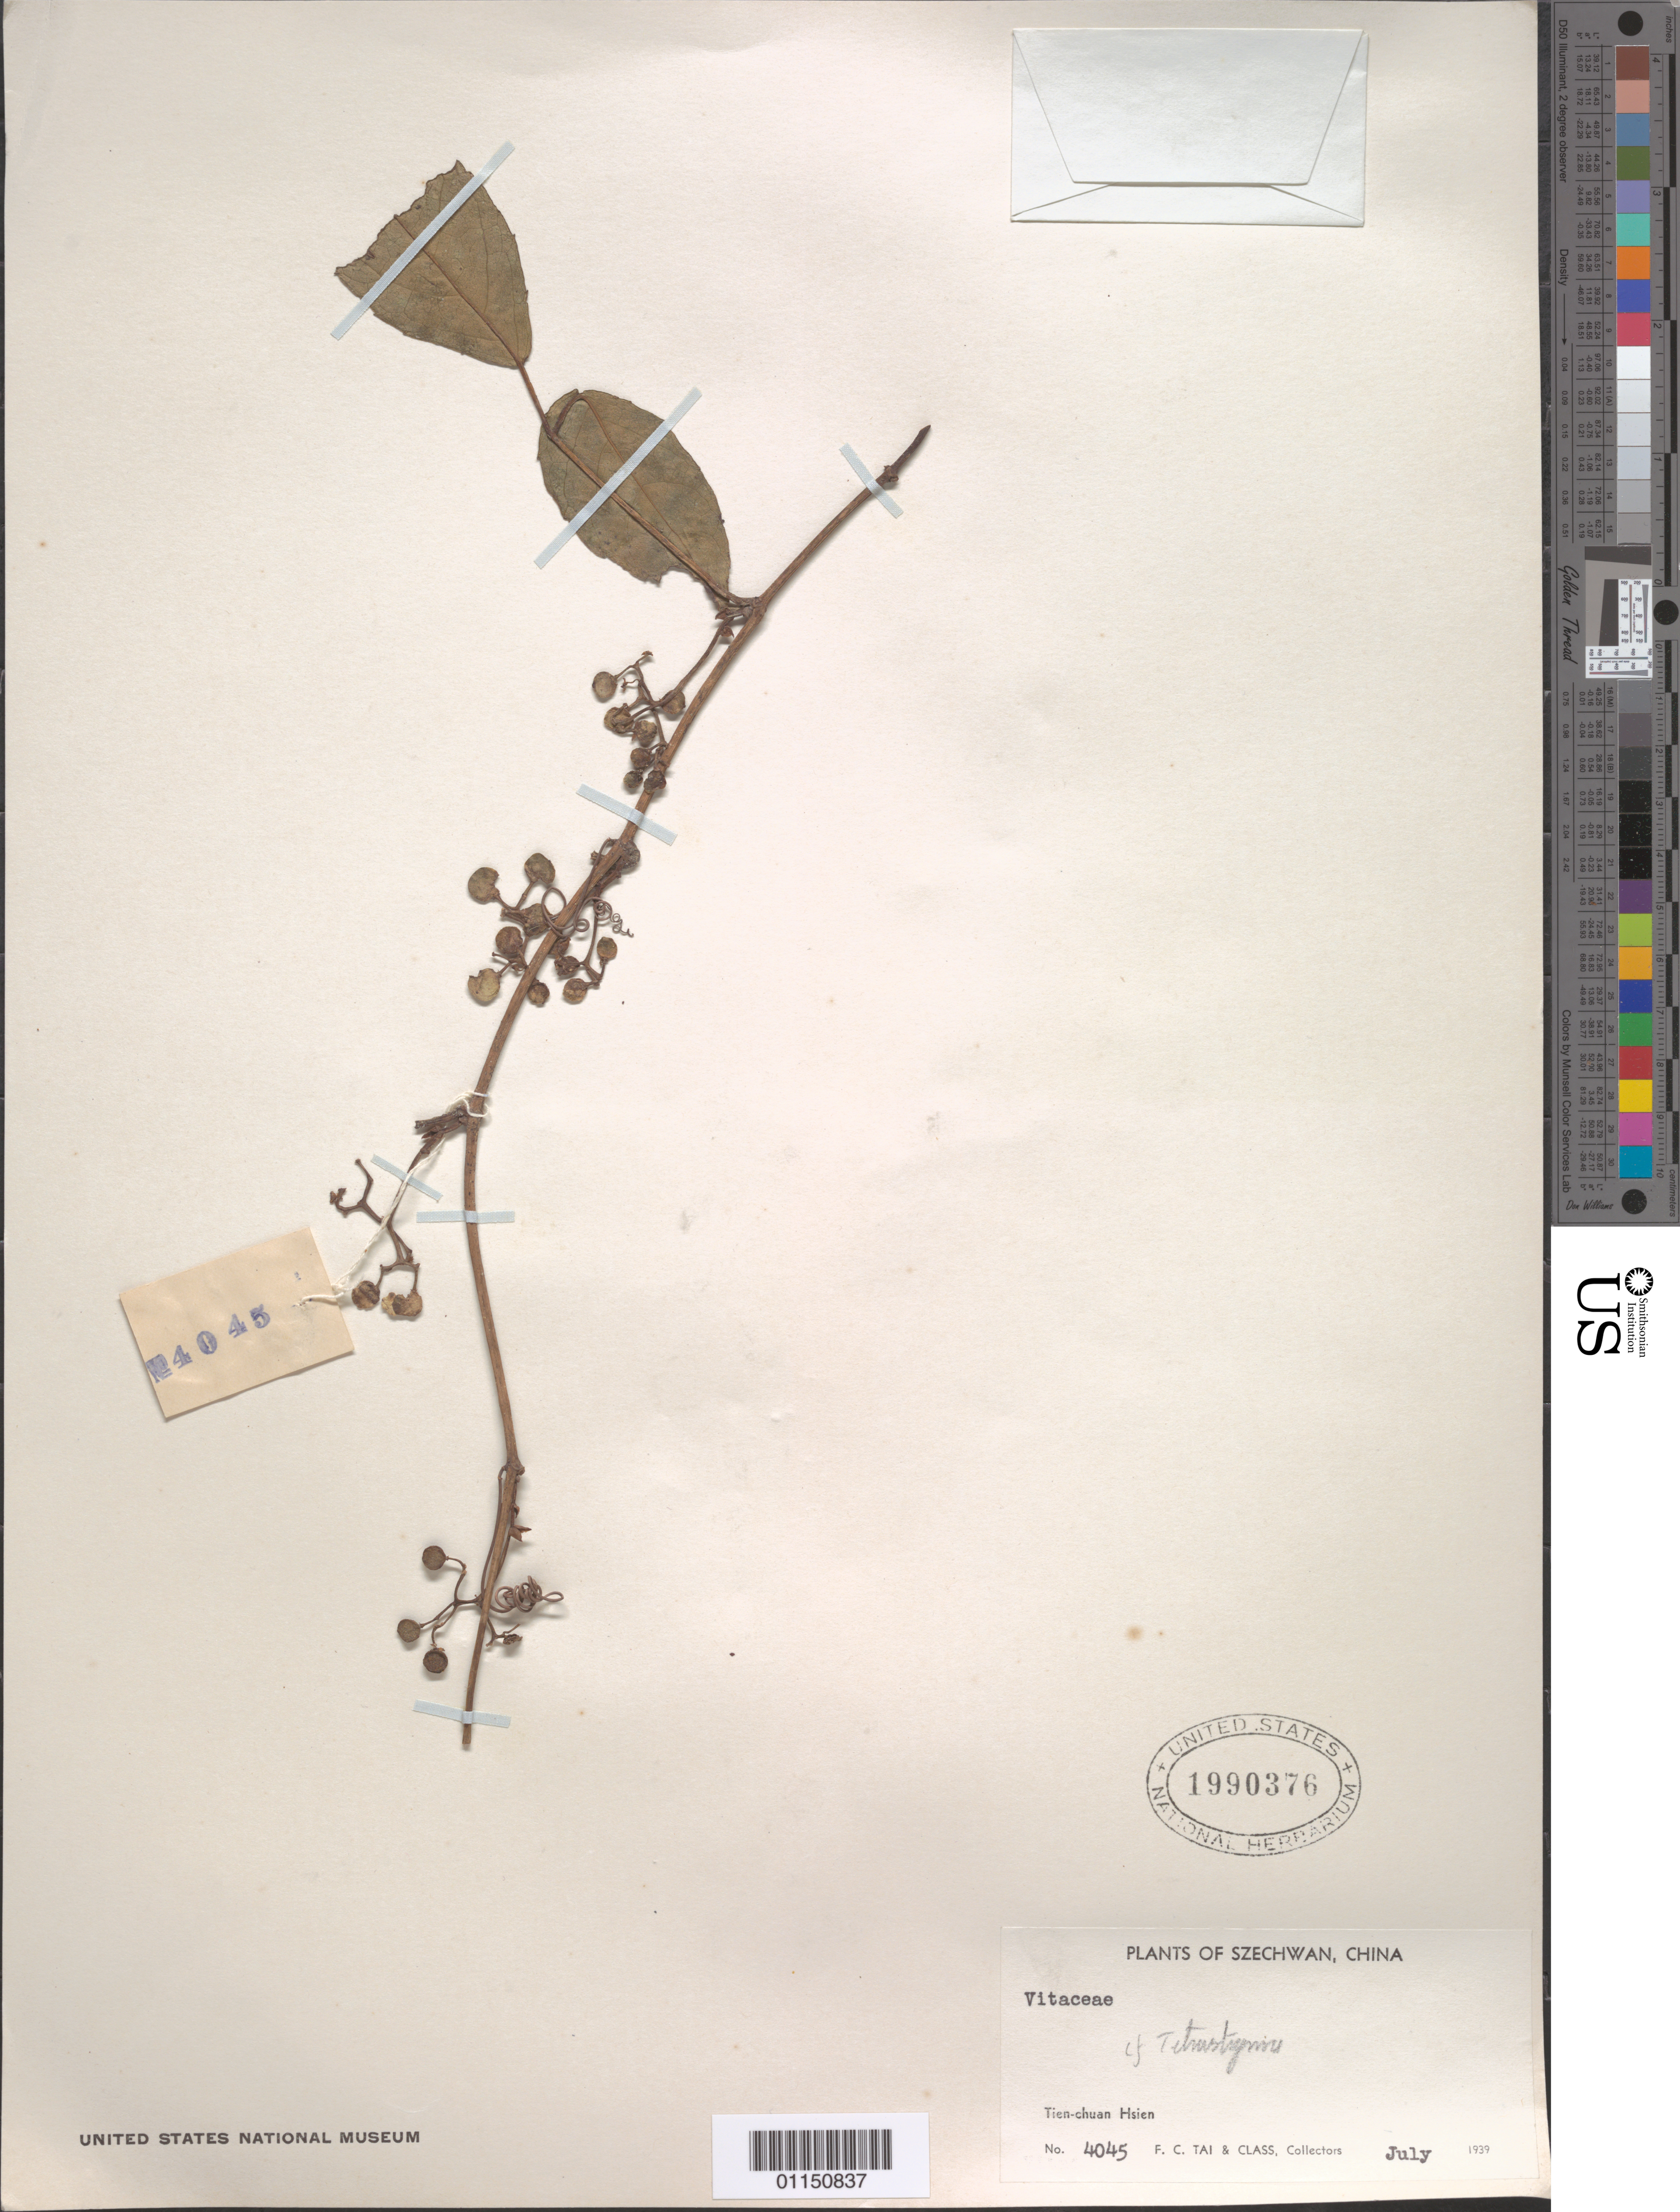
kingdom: Plantae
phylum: Tracheophyta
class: Magnoliopsida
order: Vitales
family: Vitaceae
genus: Tetrastigma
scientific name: Tetrastigma sp.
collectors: F. Tai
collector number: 4045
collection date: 1939-07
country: China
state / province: Sichuan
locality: Tien-chuan Hsien.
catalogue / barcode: US 1990376